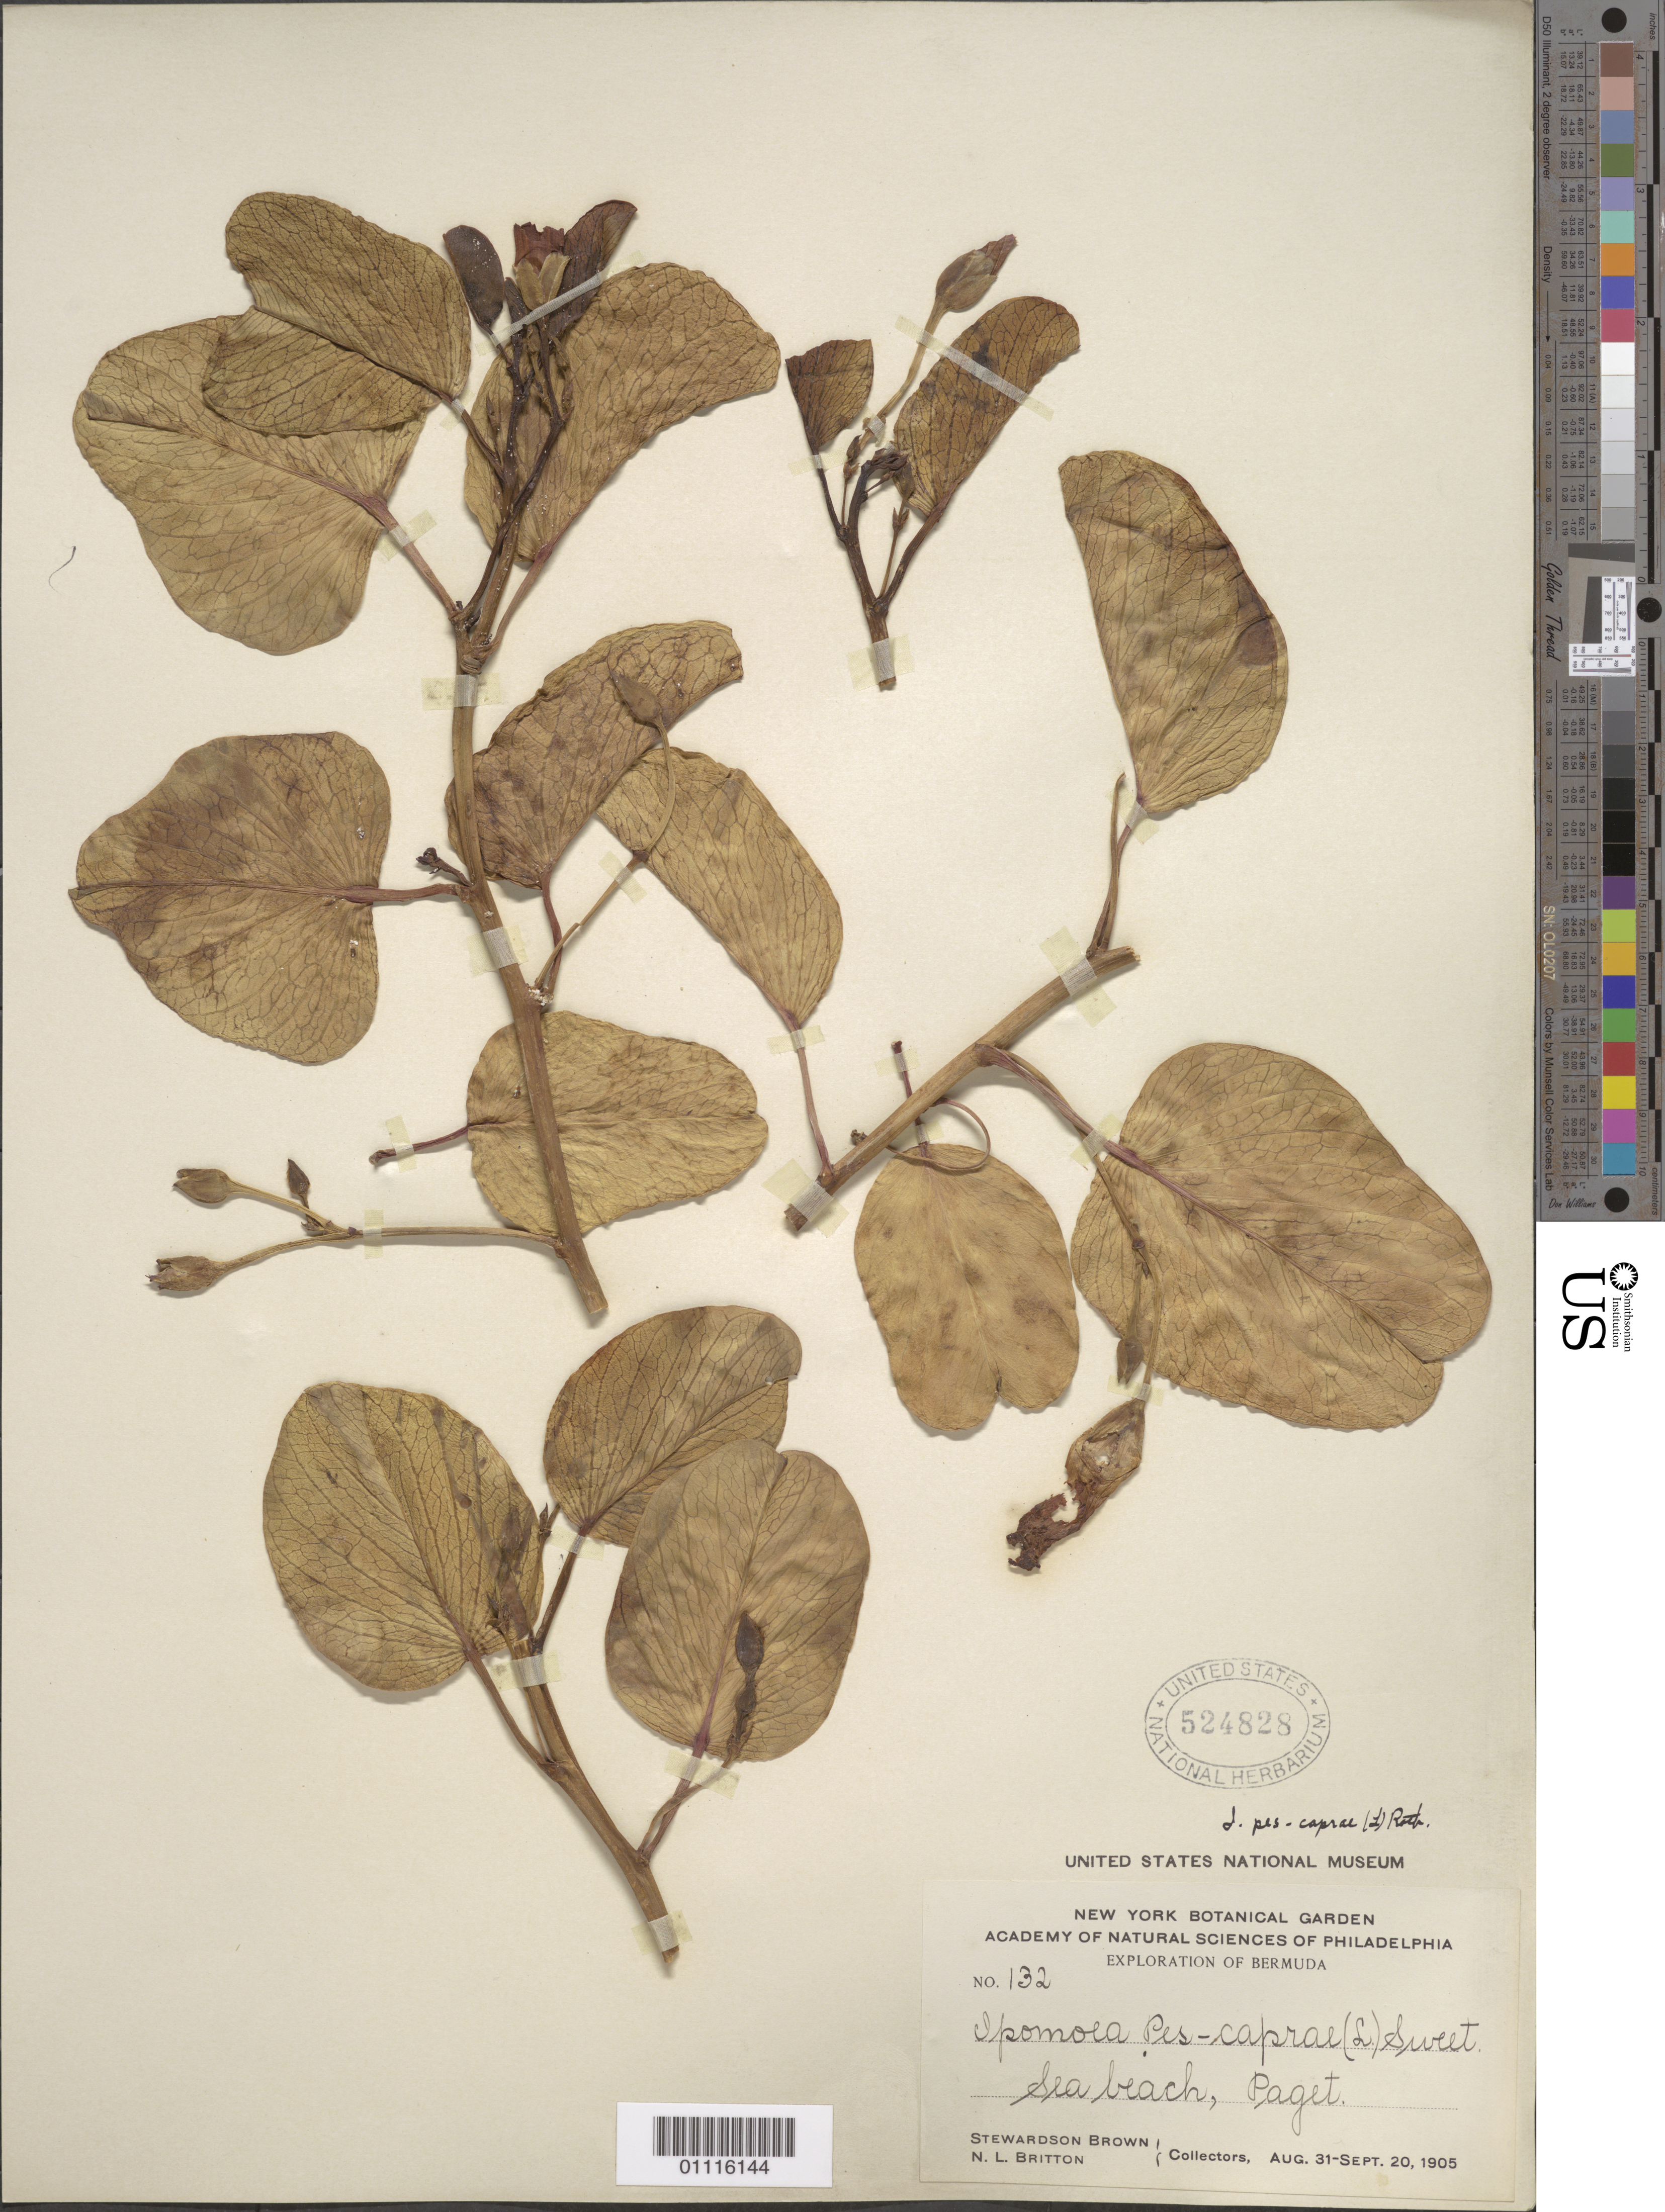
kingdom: Plantae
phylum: Tracheophyta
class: Magnoliopsida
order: Solanales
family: Convolvulaceae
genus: Ipomoea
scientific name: Ipomoea pes-caprae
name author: (L.) R. Br.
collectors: S. Brown & N. Britton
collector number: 132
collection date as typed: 31 Aug 1905 to 20 Sep 1905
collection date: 1905-08-31/1905-09-20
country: Bermuda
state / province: Paget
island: Bermuda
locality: Sea beach.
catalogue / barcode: US 524828